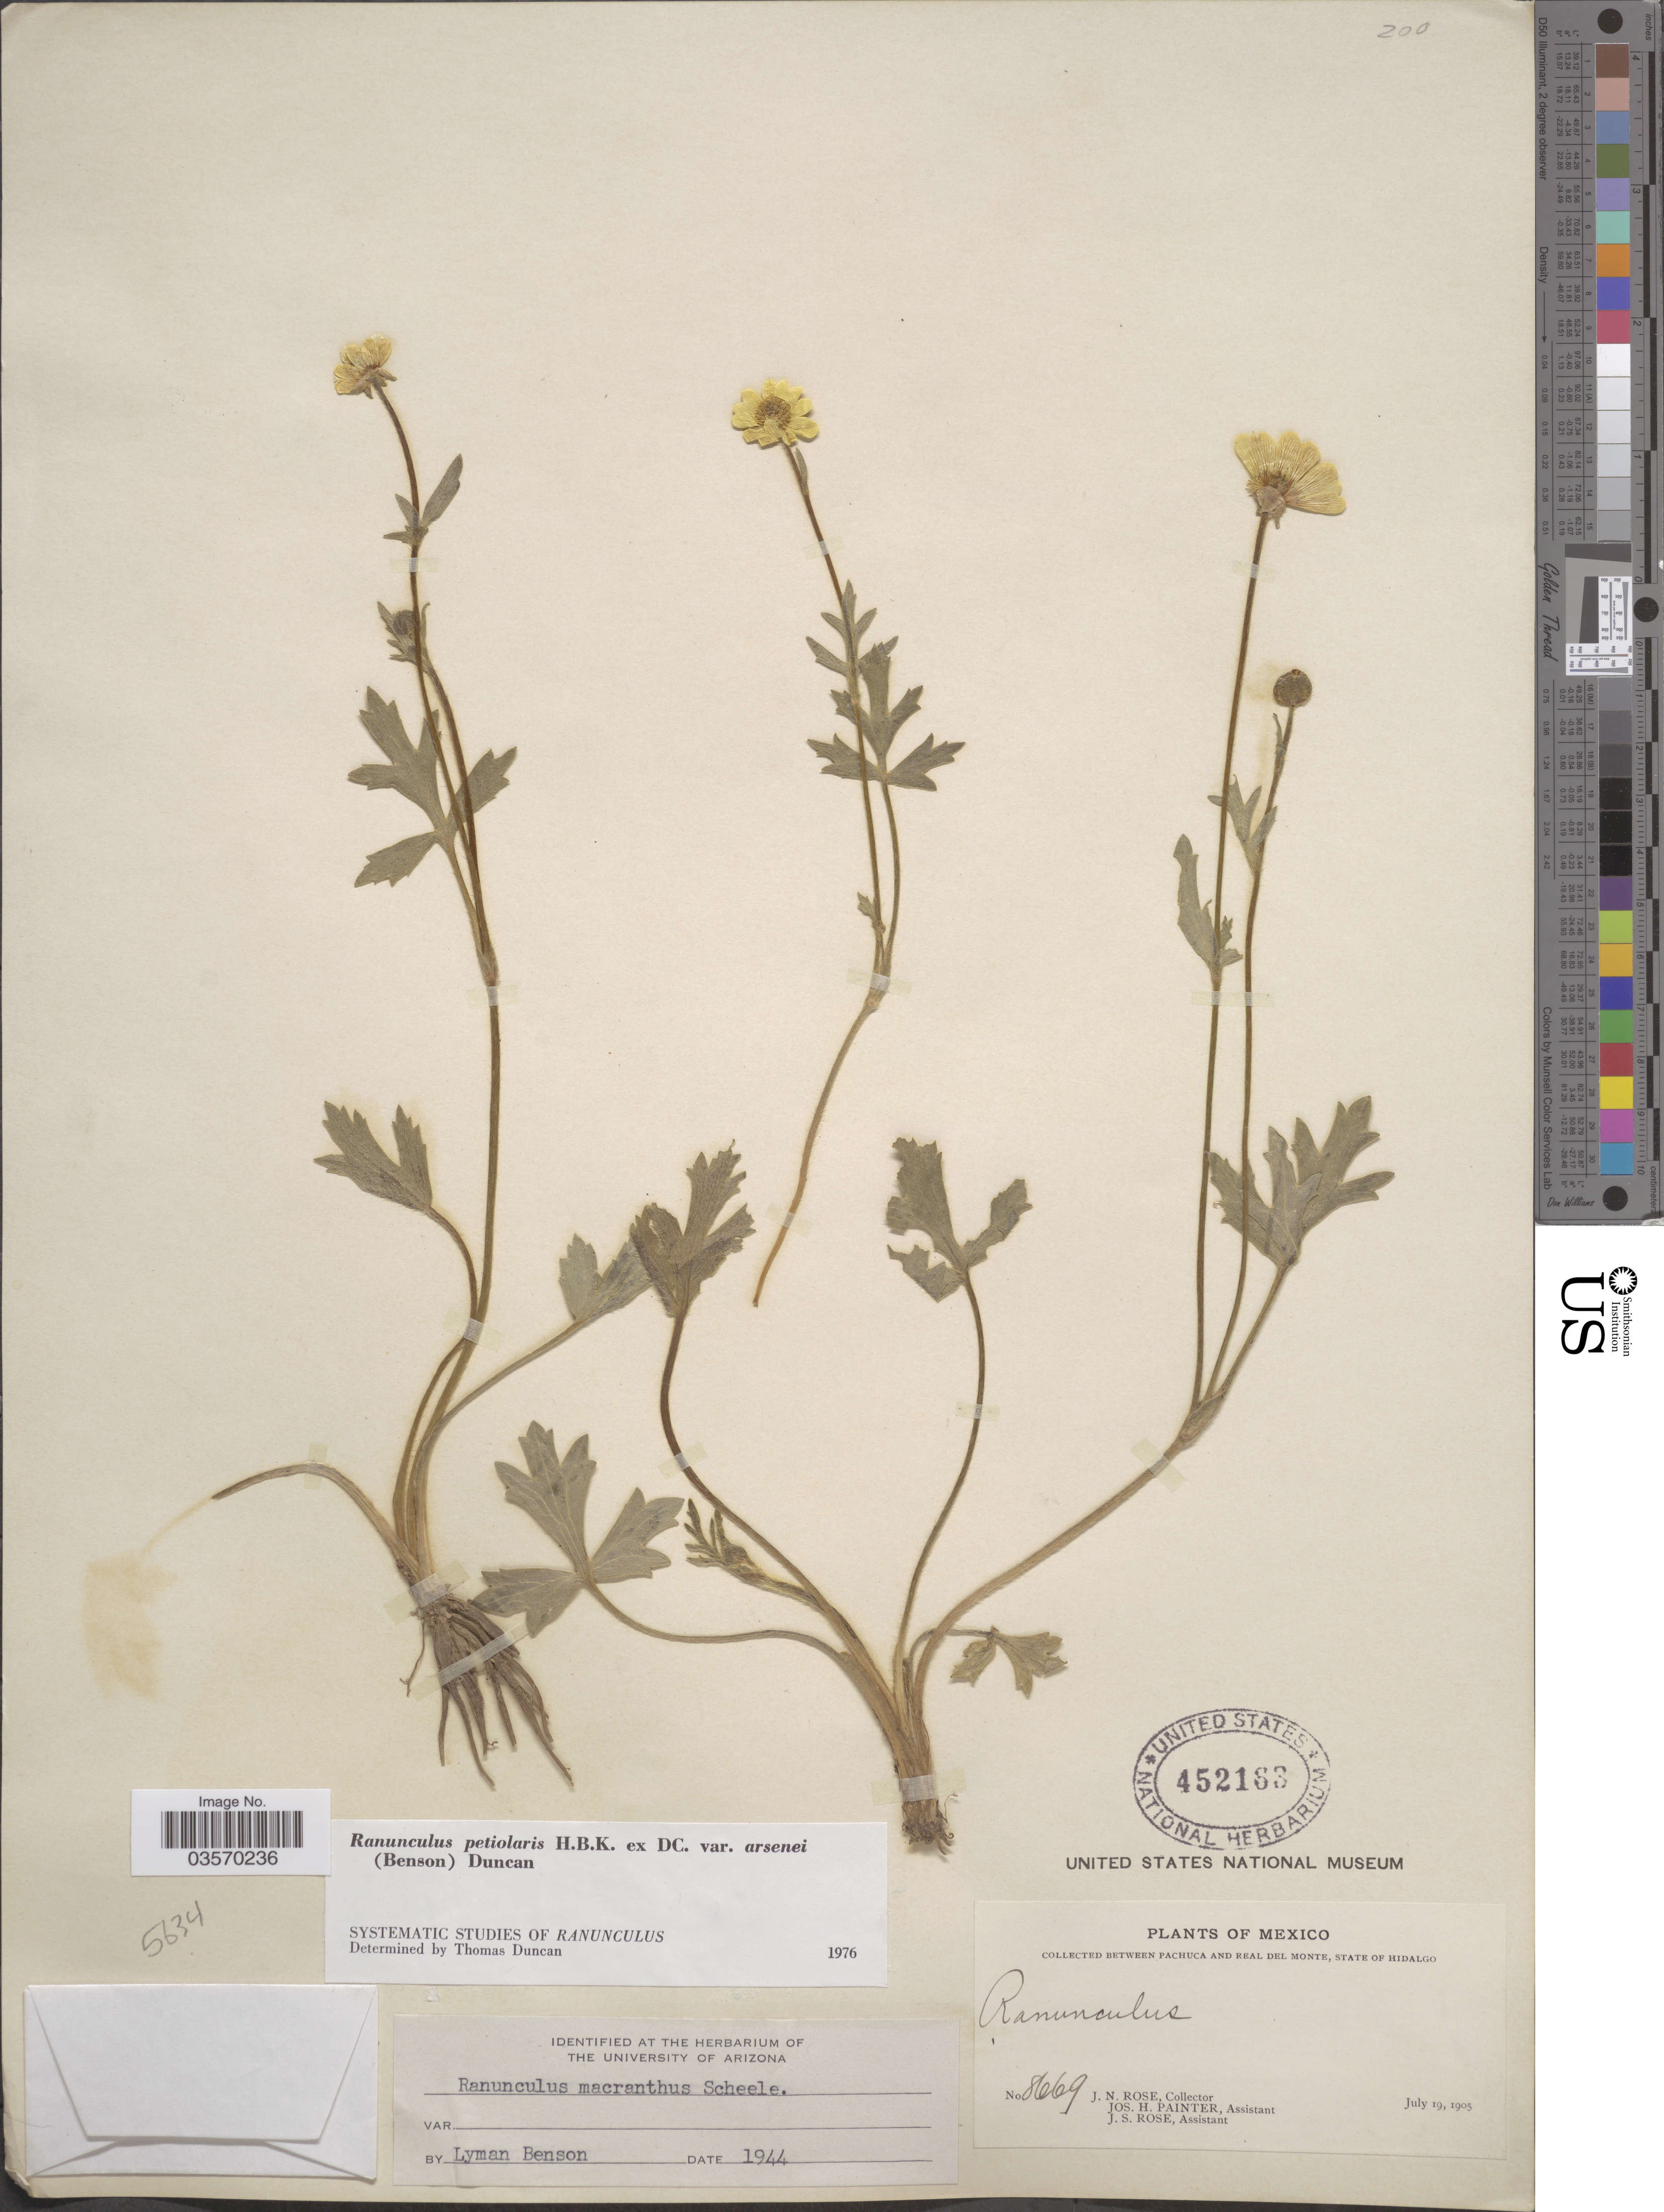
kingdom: Plantae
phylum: Tracheophyta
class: Magnoliopsida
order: Ranunculales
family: Ranunculaceae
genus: Ranunculus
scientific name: Ranunculus petiolaris var. arsenei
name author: (L.D. Benson) Duncan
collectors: J. N. Rose, J. H. Painter & J. S. Rose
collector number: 8669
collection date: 1905-07-19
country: Mexico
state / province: Hidalgo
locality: Between Pachuca and Real del Monte.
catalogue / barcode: US 452163